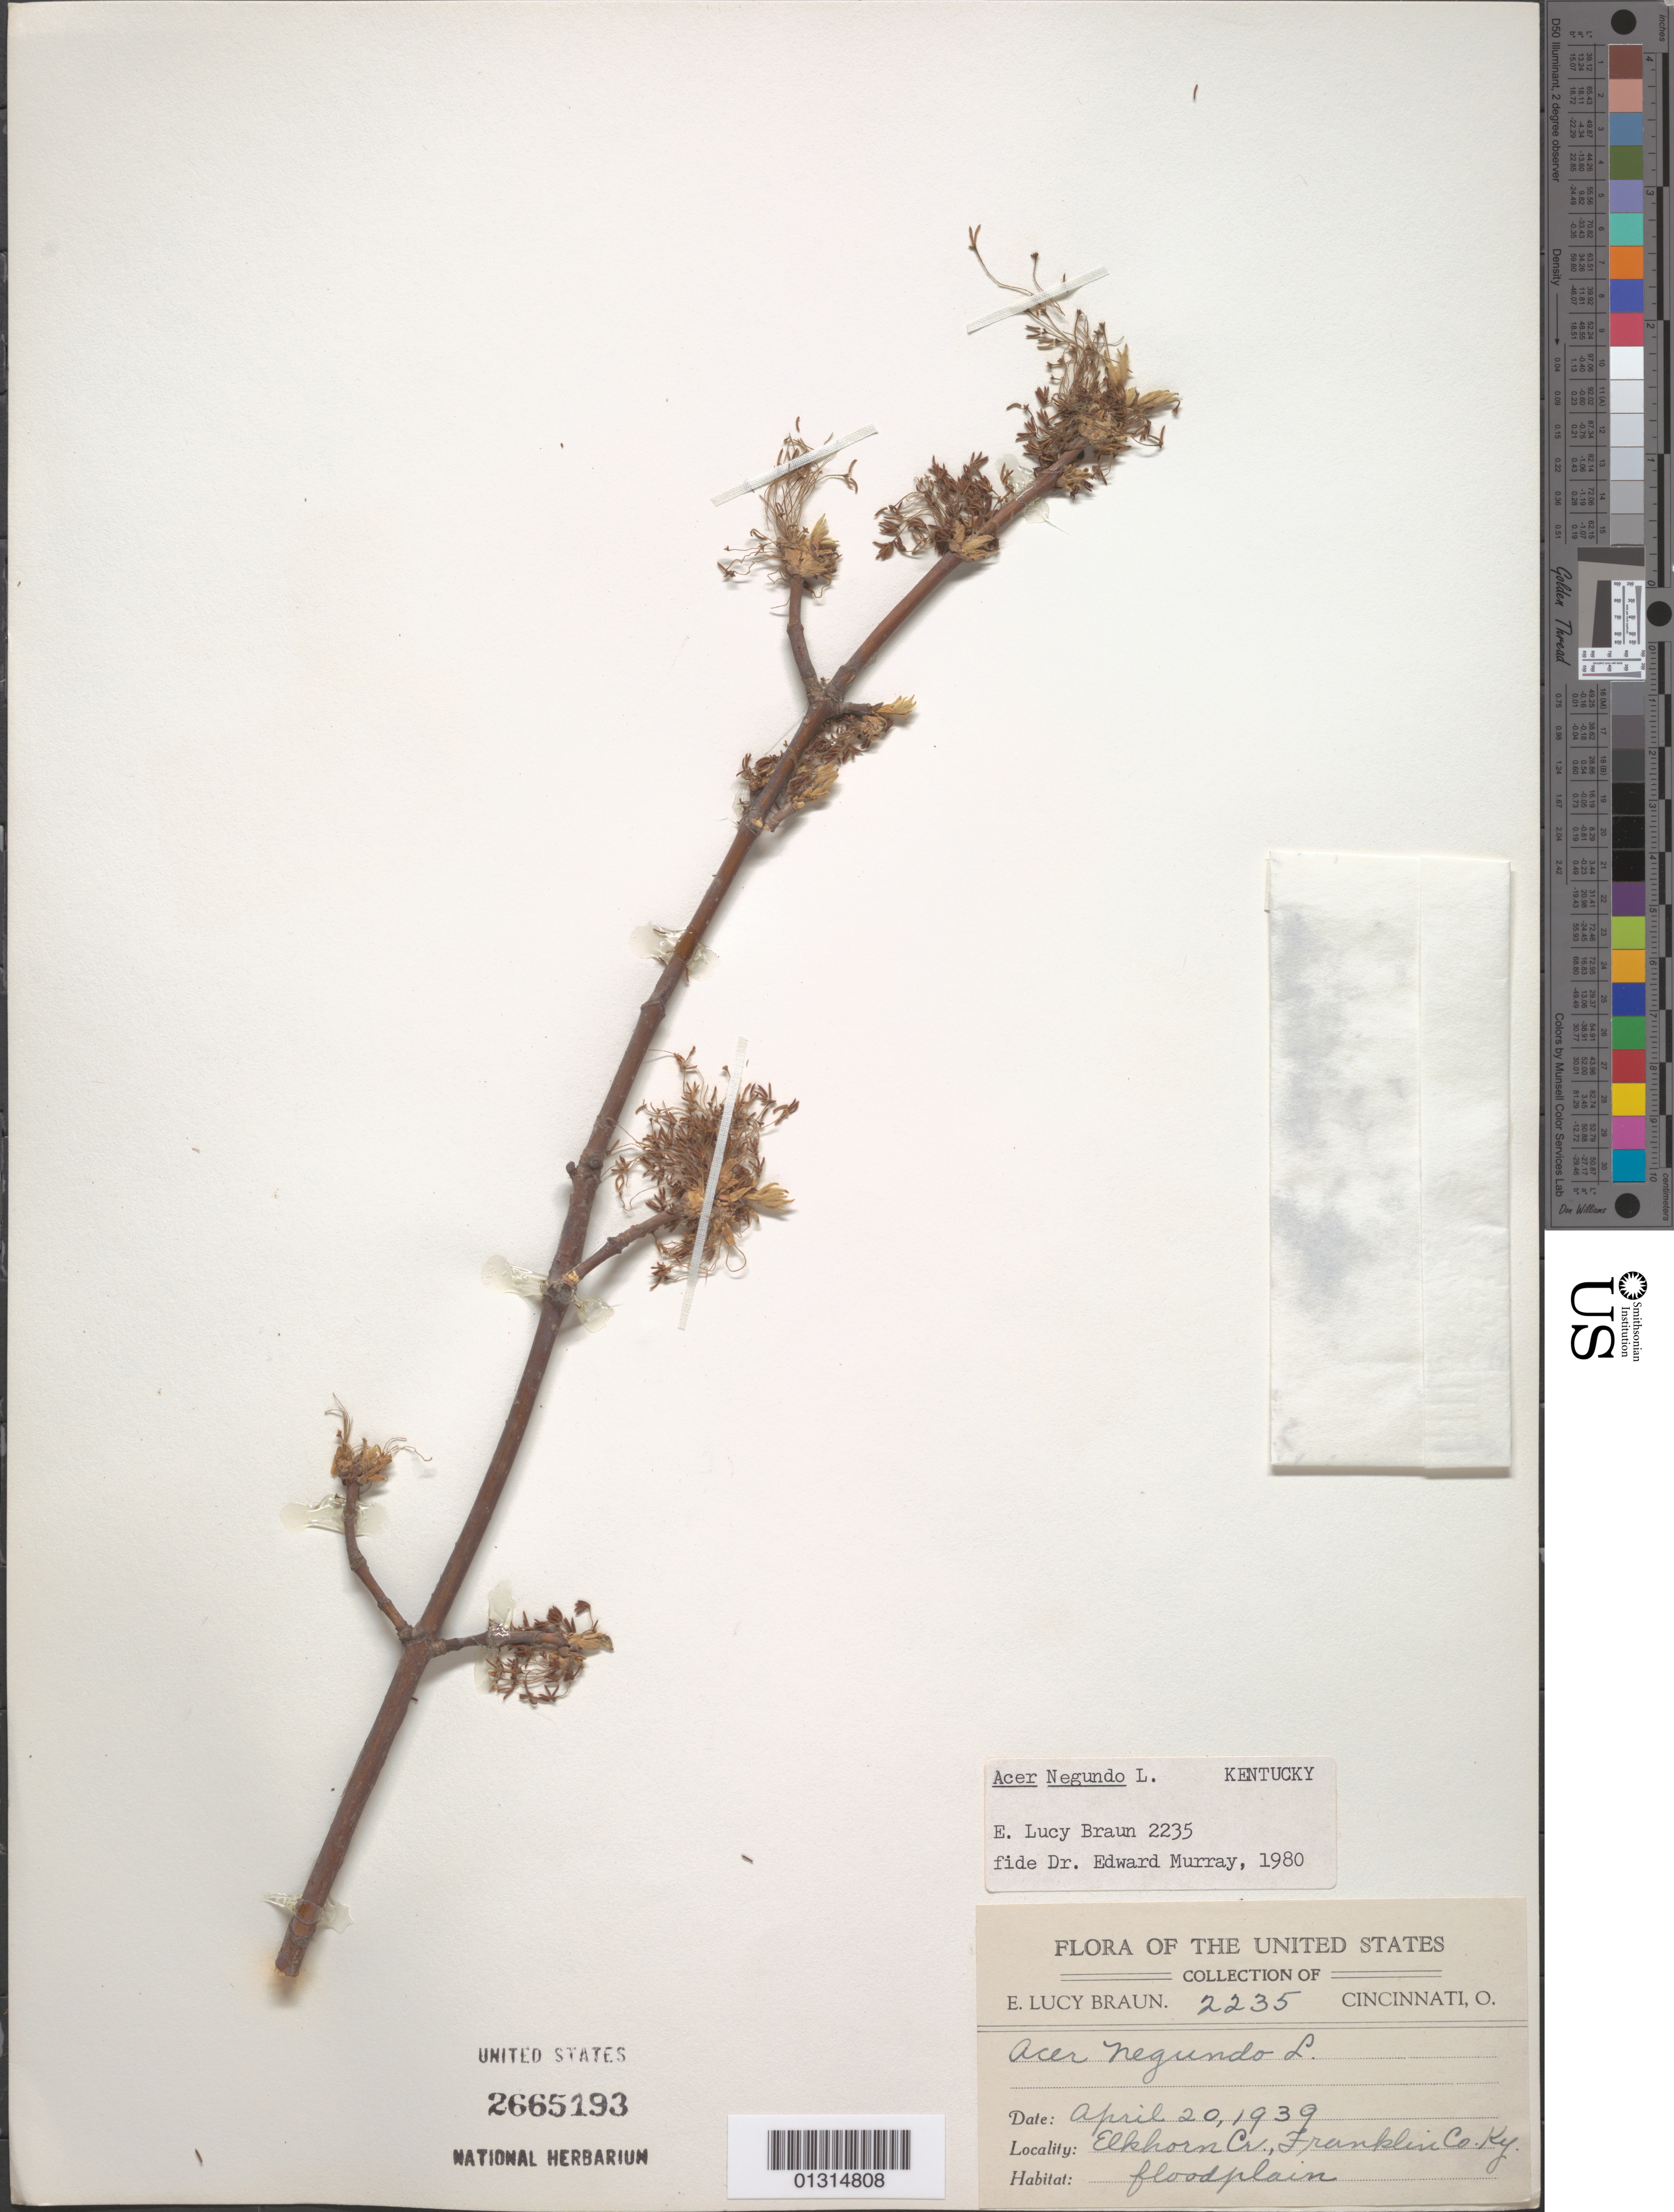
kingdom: Plantae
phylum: Tracheophyta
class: Magnoliopsida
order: Sapindales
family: Sapindaceae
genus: Acer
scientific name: Acer negundo subsp. latifolium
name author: (Pax) Schwer.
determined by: Murray, Edward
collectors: E. L. Braun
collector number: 2235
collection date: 1939-04-20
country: United States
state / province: Kentucky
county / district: Franklin County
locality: Franklin County, Elkhorn Cr.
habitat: Floodplain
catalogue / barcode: US 2665193